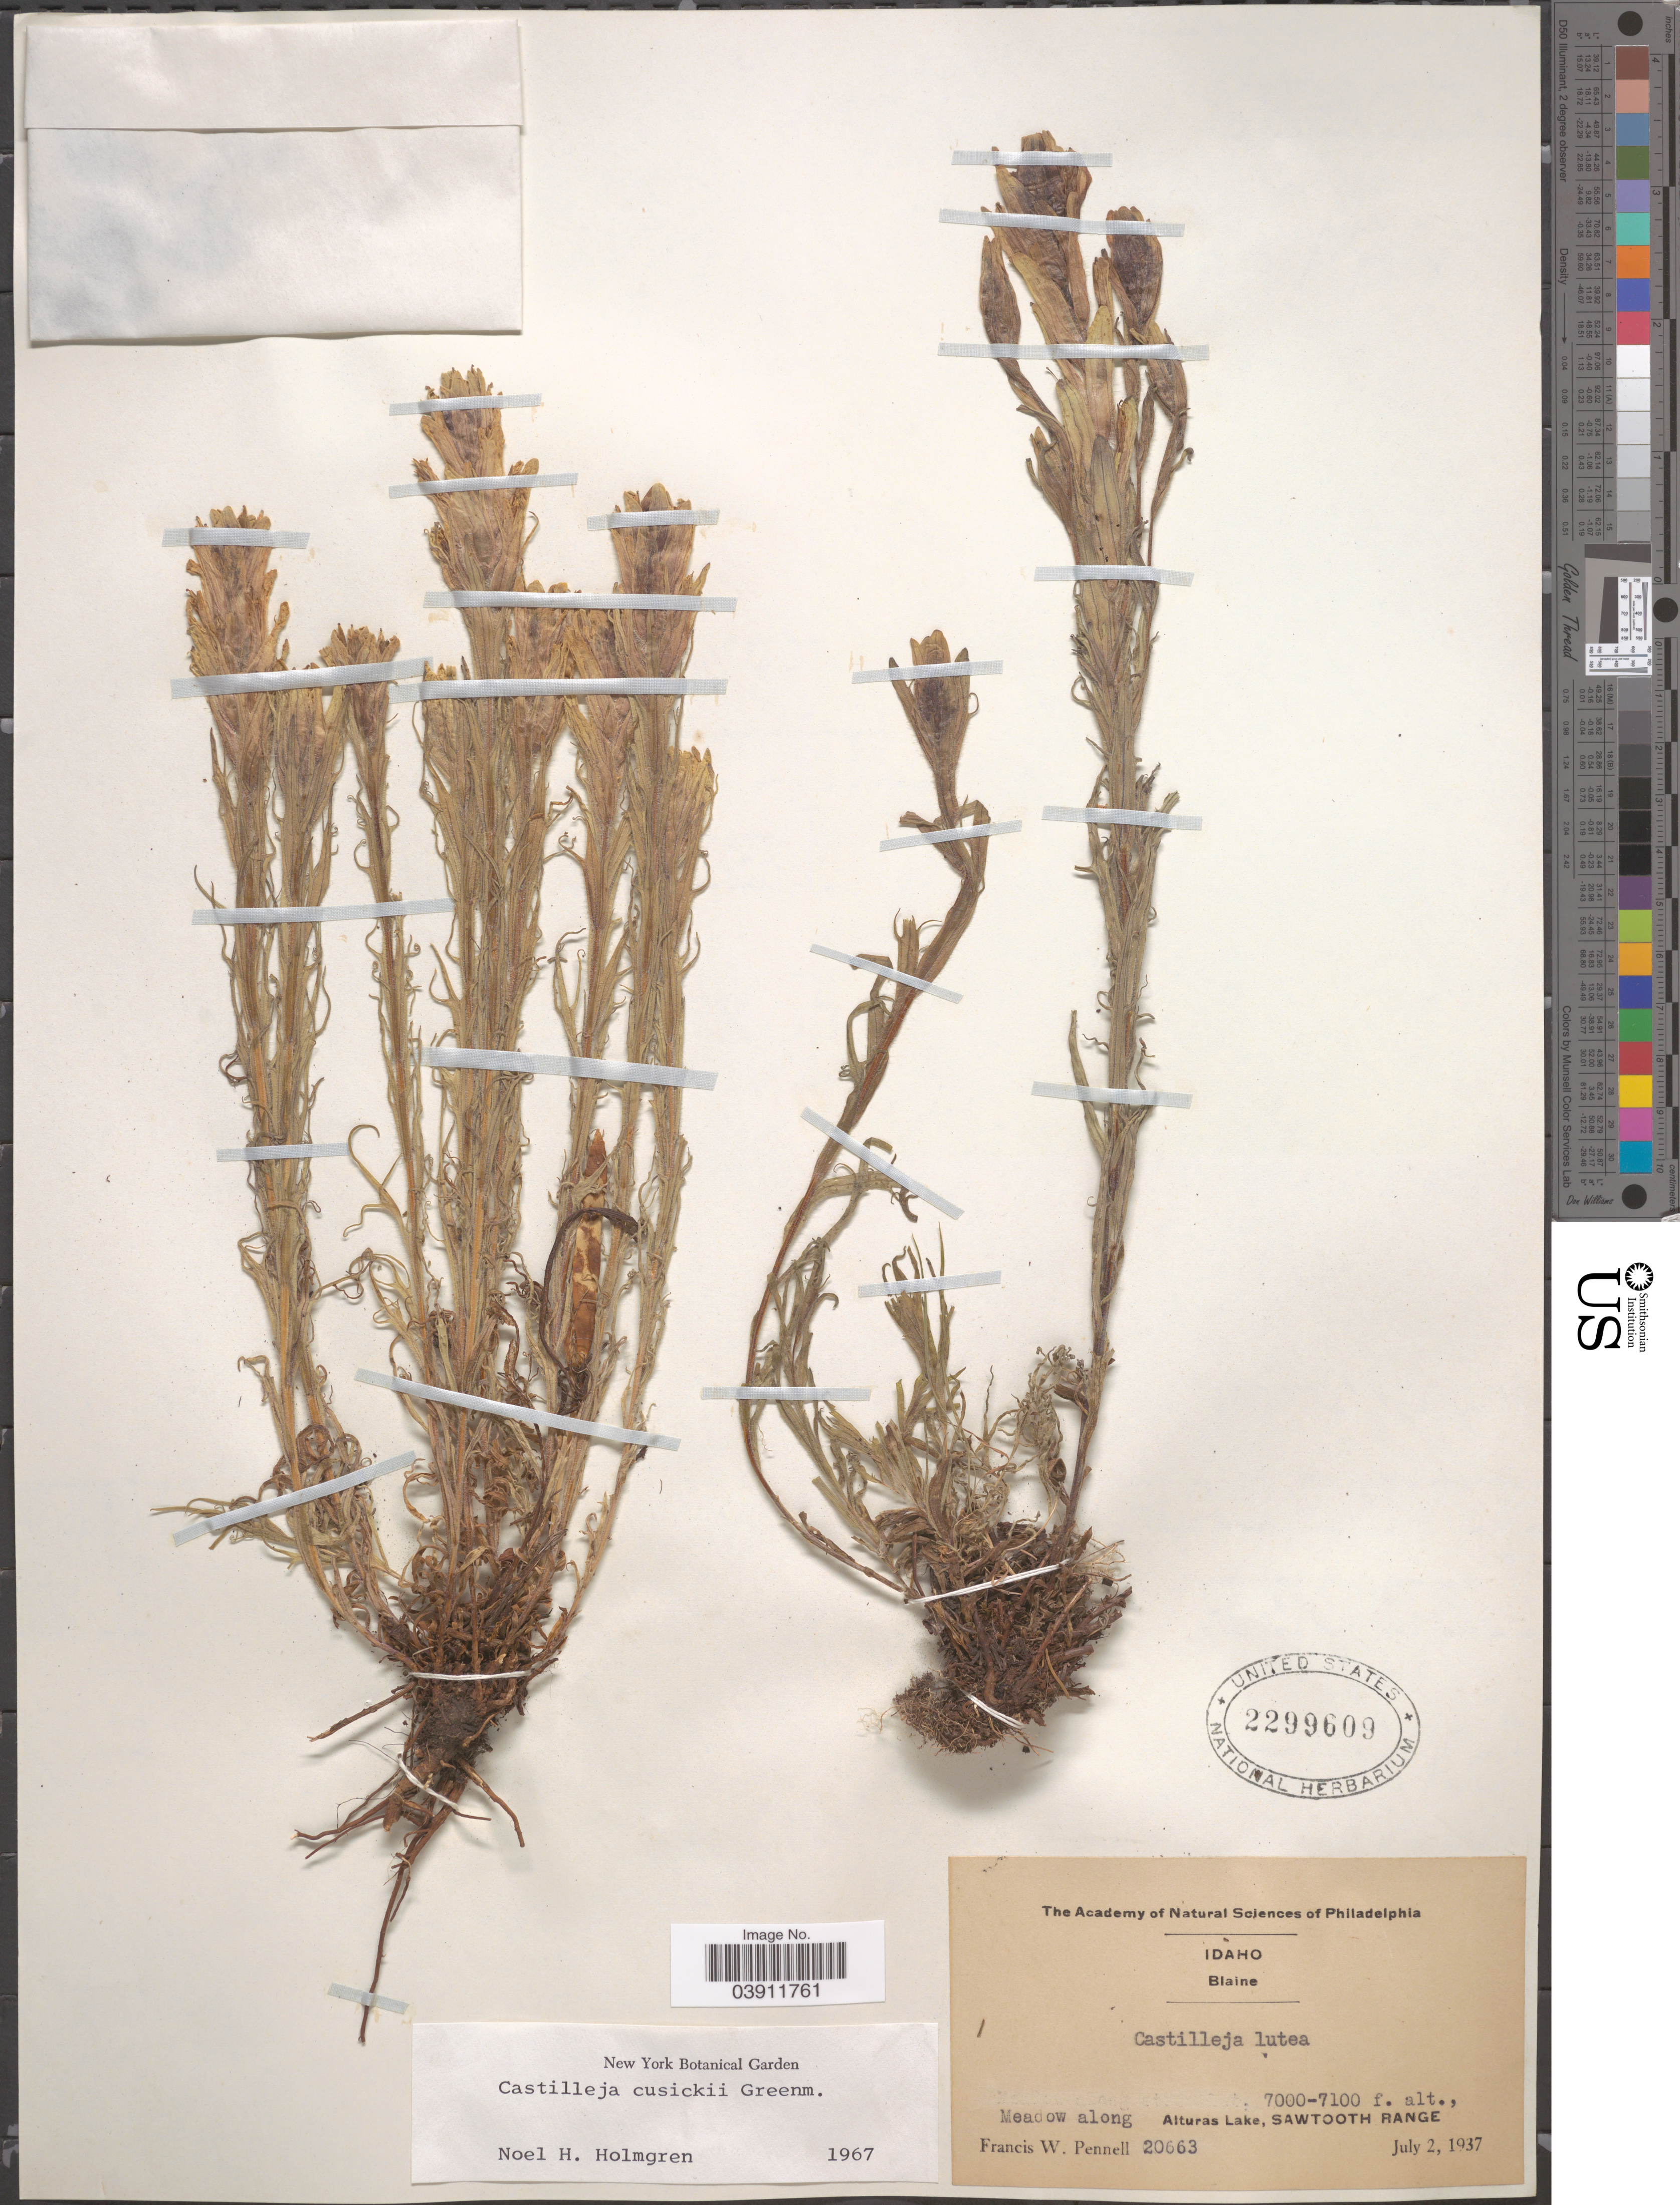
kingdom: Plantae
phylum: Tracheophyta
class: Magnoliopsida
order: Lamiales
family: Orobanchaceae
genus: Castilleja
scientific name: Castilleja cusickii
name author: Greenm.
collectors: F. W. Pennell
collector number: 20663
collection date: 1937-07-02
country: United States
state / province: Idaho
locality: Blaine. Meadow along Alturas Lake, Sawtooth Range.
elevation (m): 2134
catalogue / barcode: US 2299609